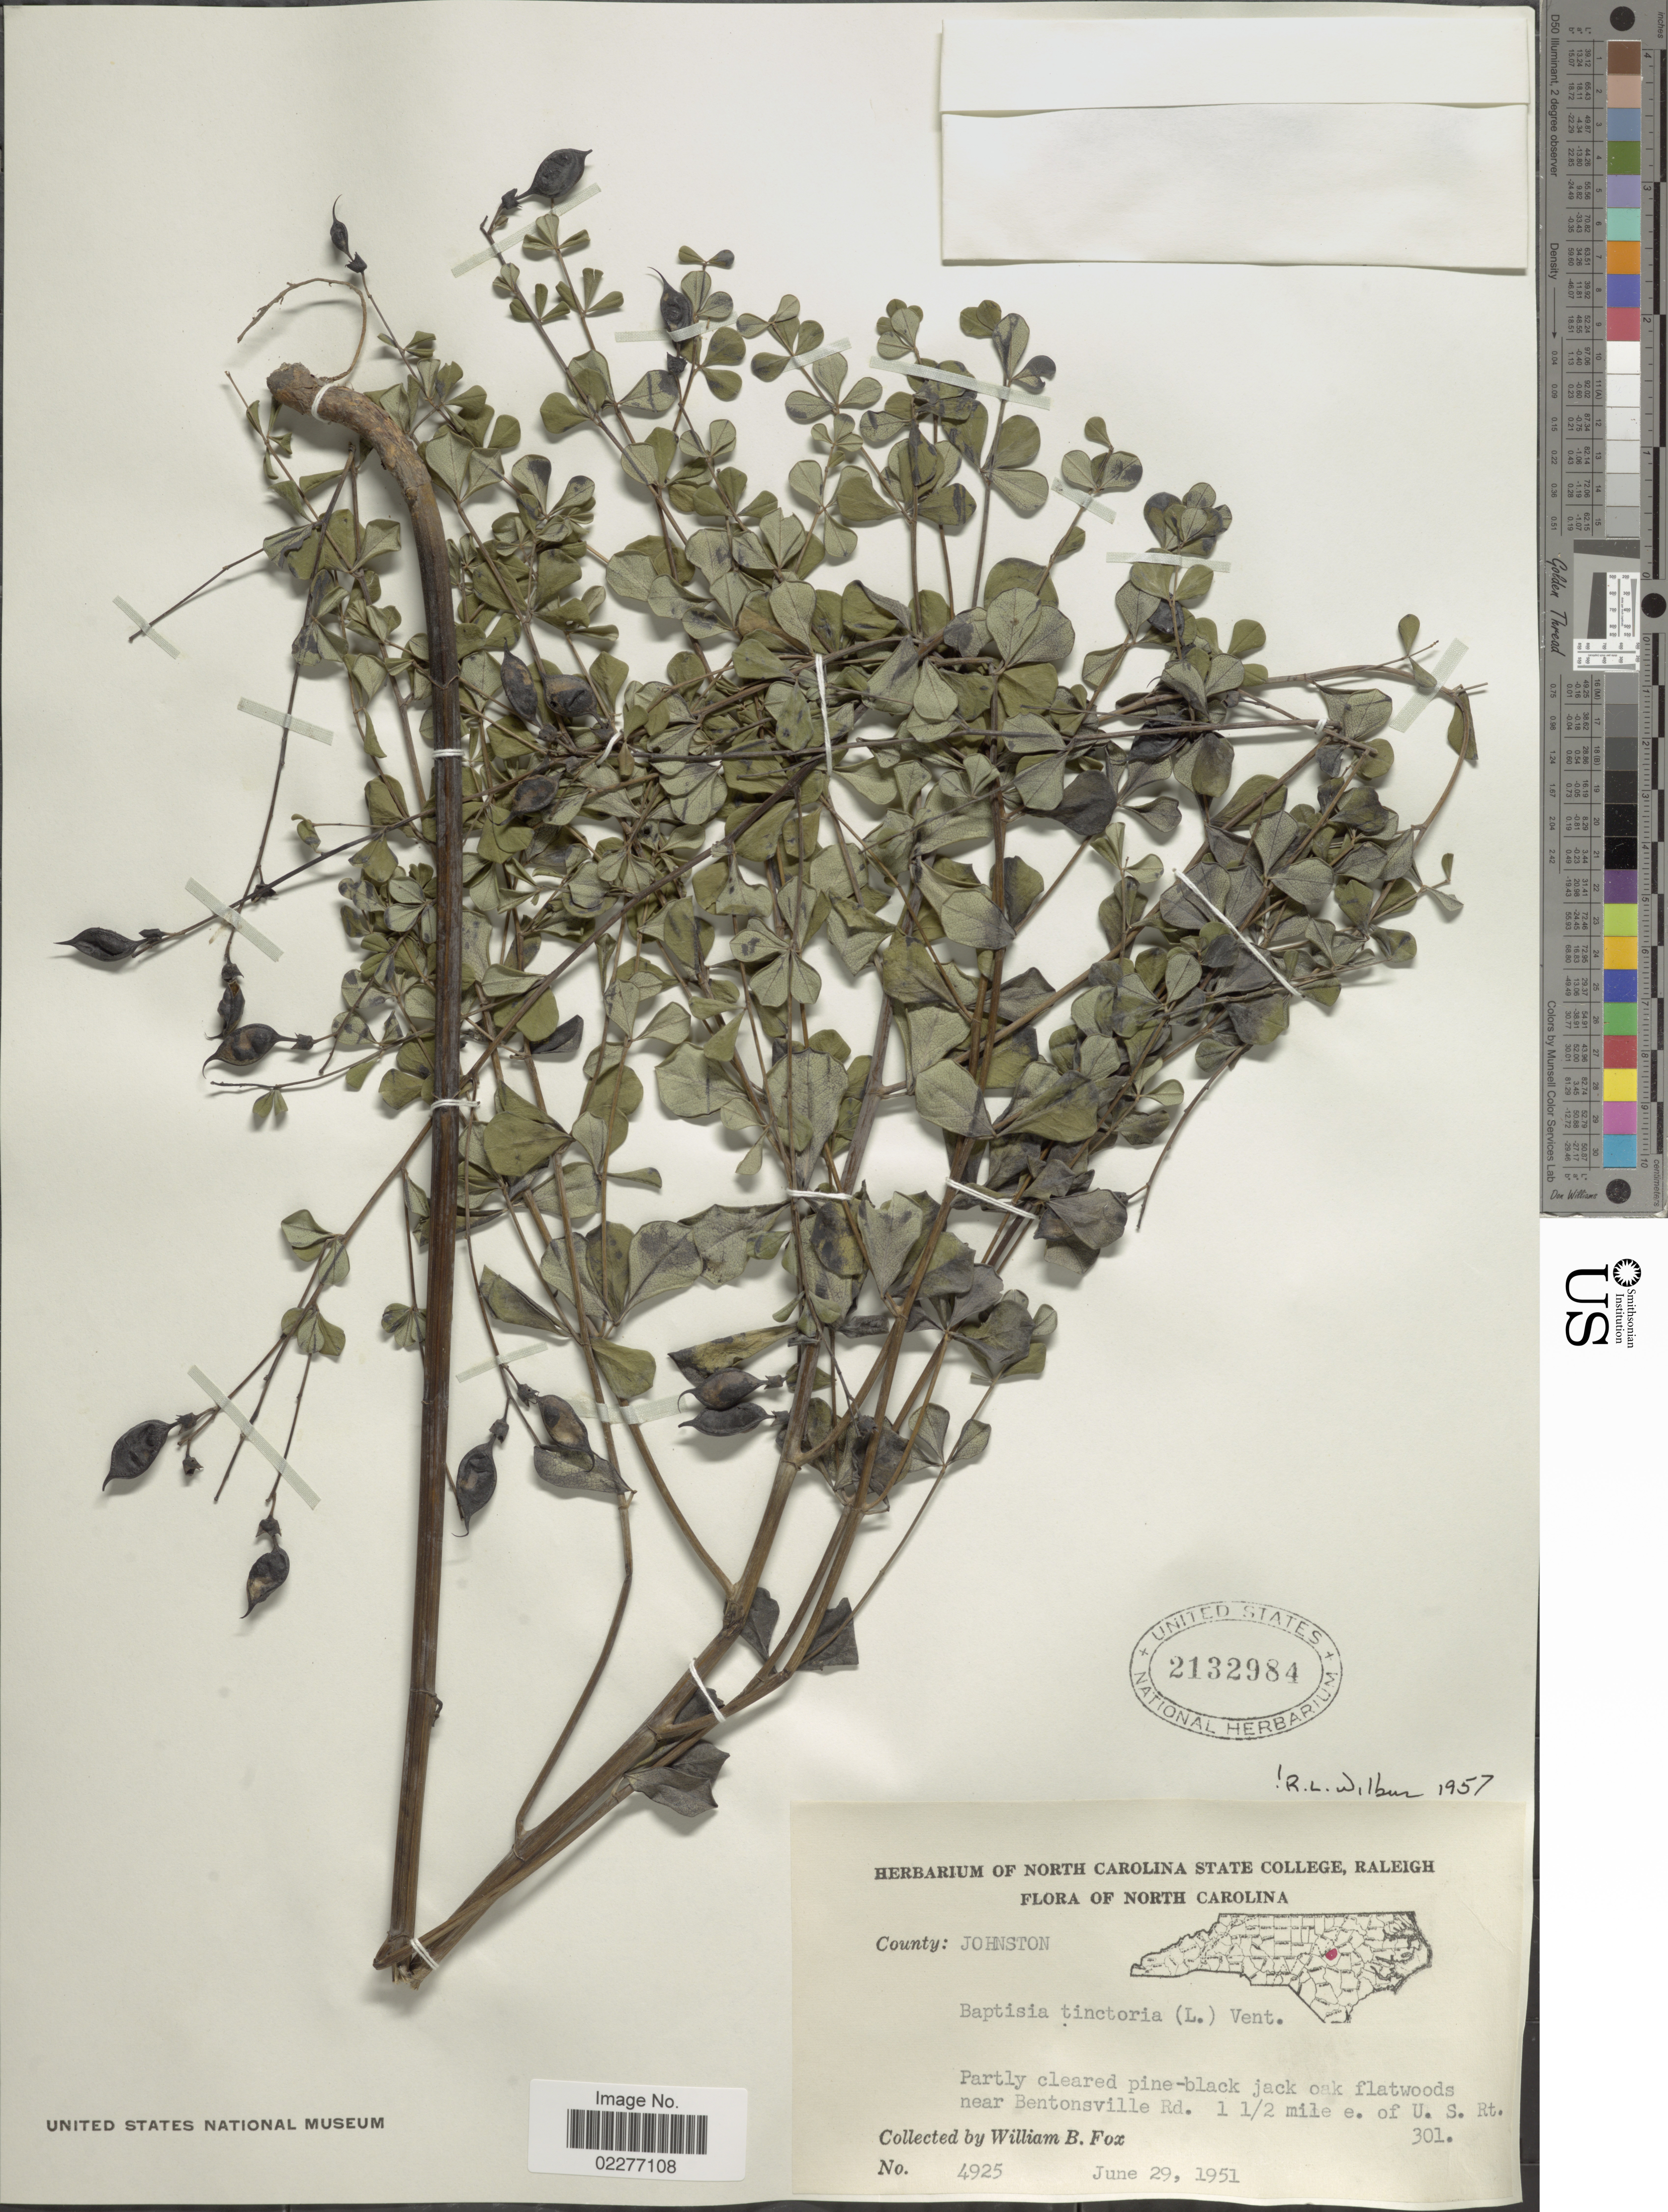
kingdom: Plantae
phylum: Tracheophyta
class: Magnoliopsida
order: Fabales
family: Fabaceae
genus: Baptisia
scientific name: Baptisia tinctoria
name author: (L.) R. Br.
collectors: W. B. Fox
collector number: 4925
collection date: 1951-06-29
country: United States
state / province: North Carolina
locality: Johnston, Partly cleared pine-black jack oak flatwoods near Bentonsville Rd. 10¢ mile e of U.S. Rt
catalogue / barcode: US 2132984